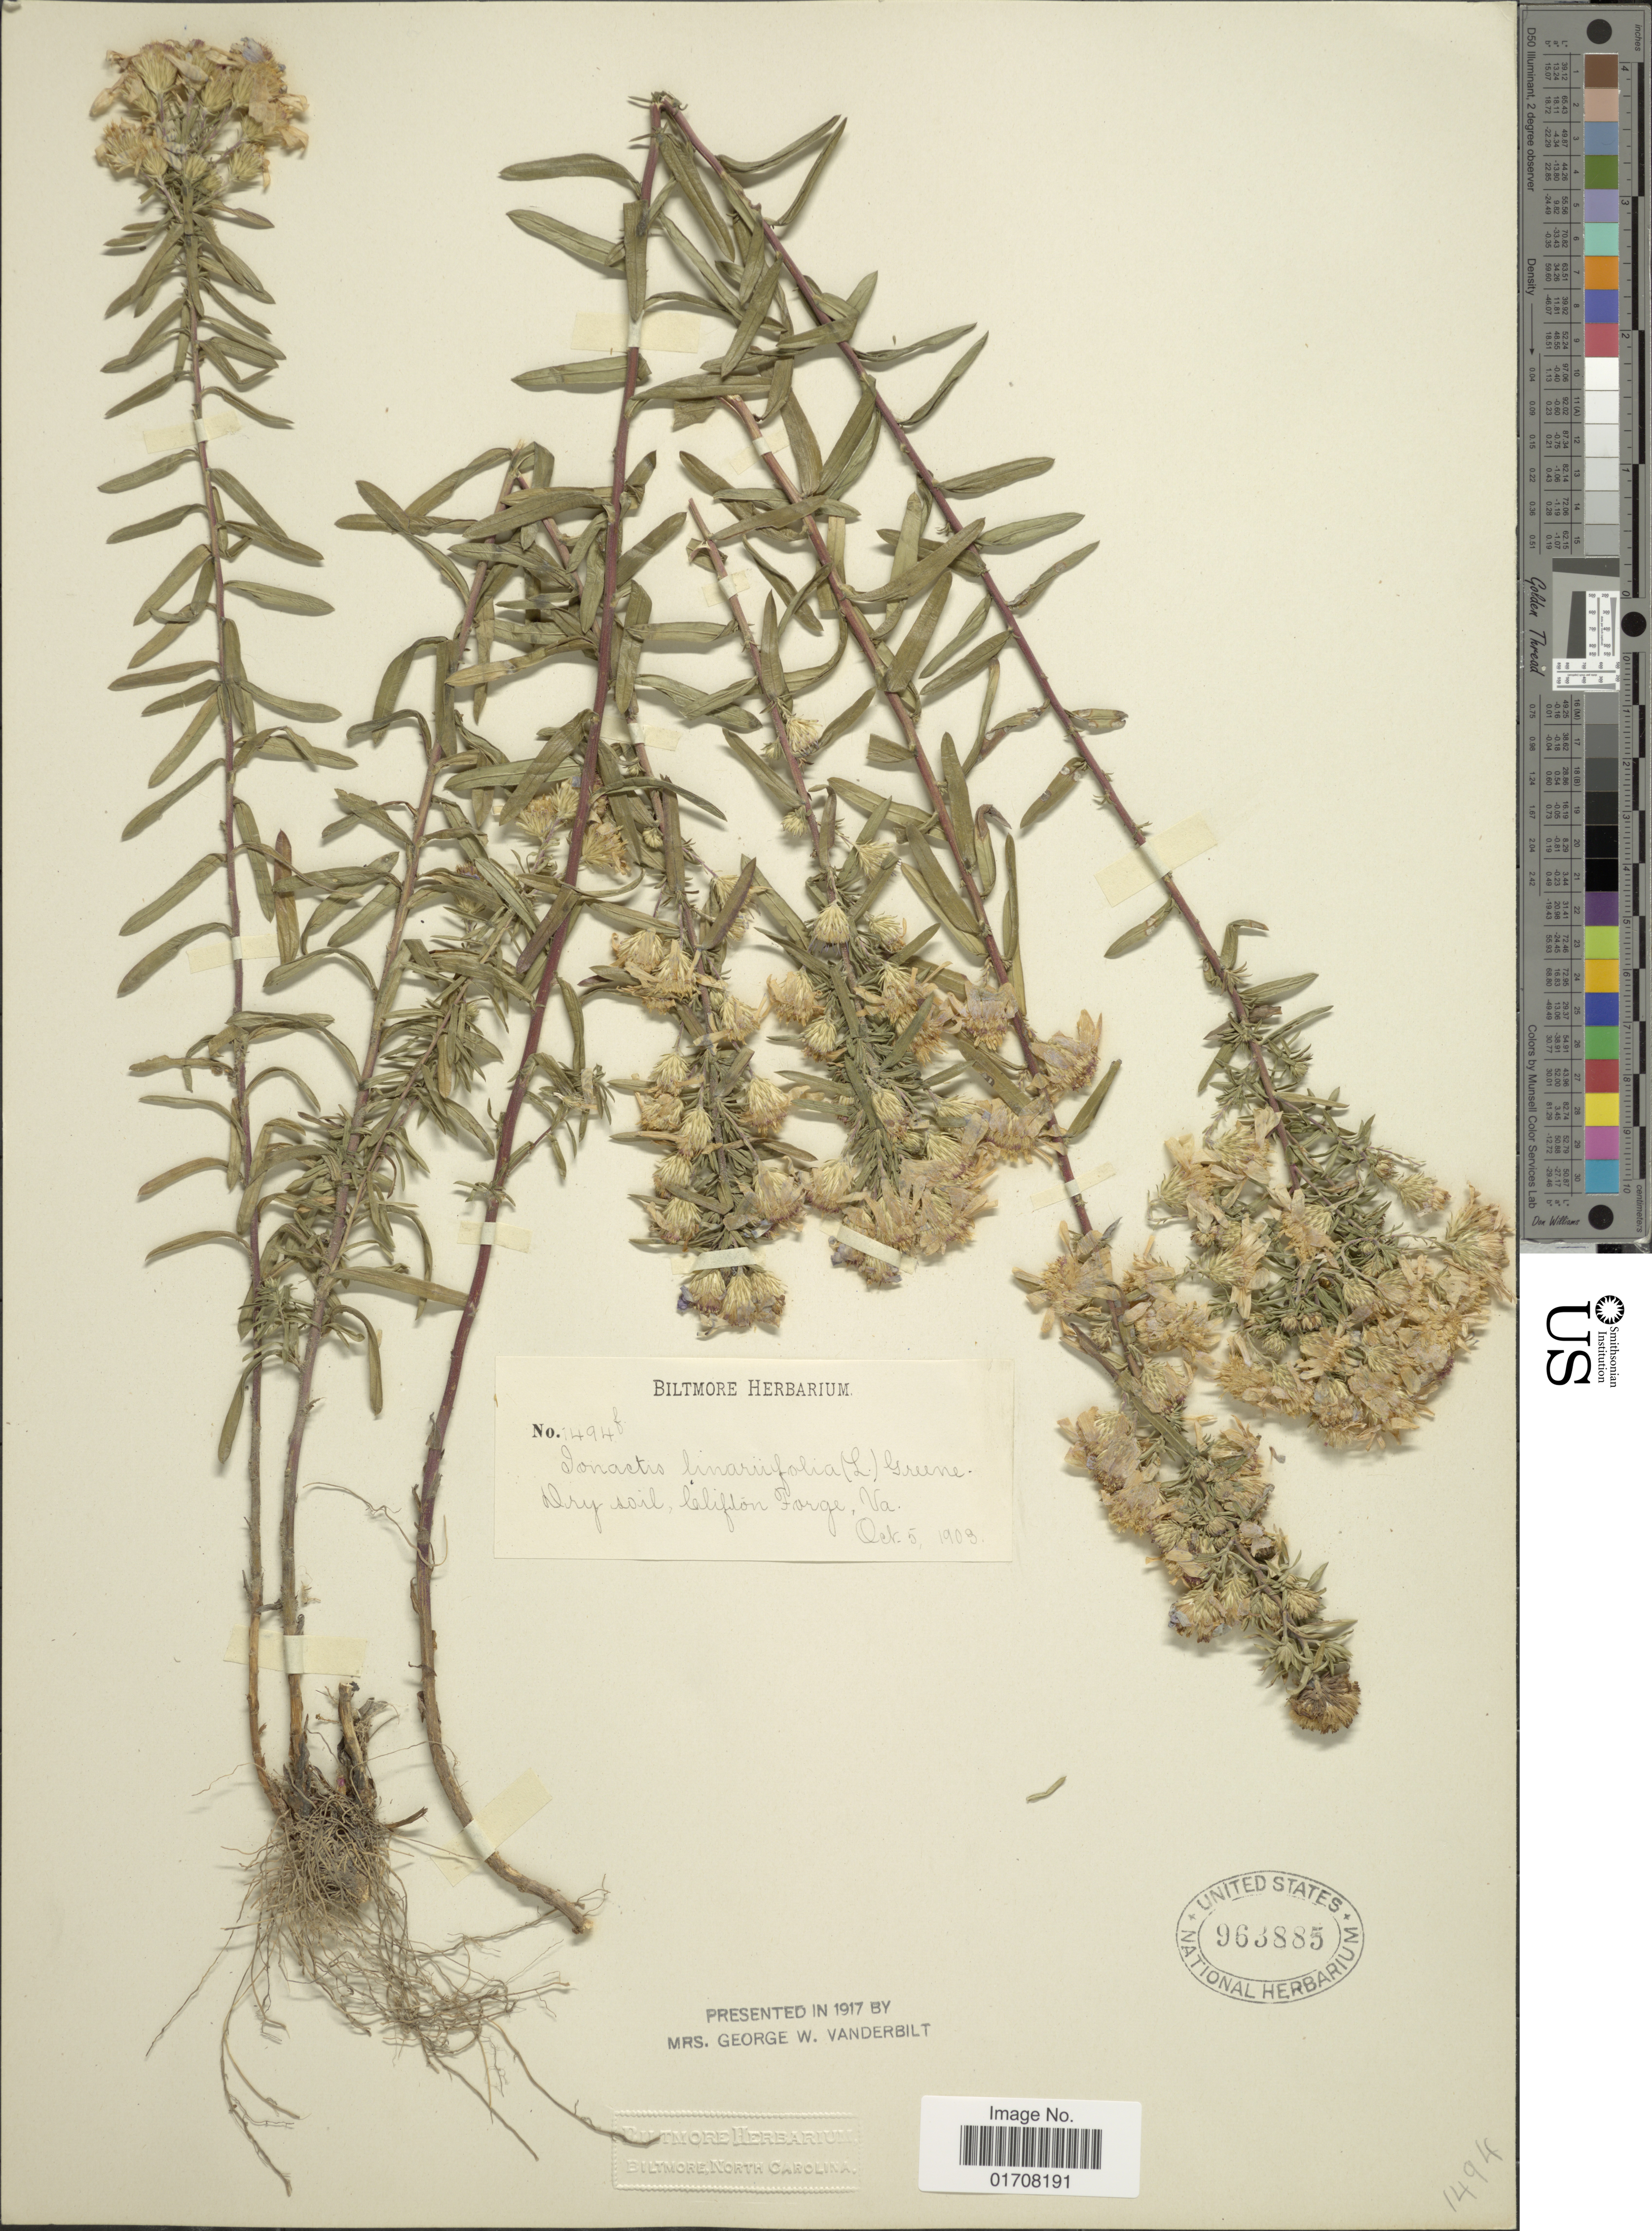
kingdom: Plantae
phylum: Tracheophyta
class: Magnoliopsida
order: Asterales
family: Asteraceae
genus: Ionactis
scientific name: Ionactis linariifolia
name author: (L.) Greene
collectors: ex herb. Biltmore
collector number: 1494f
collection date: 1903-10-05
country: United States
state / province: Virginia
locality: Clifton Forge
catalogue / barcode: US 963885